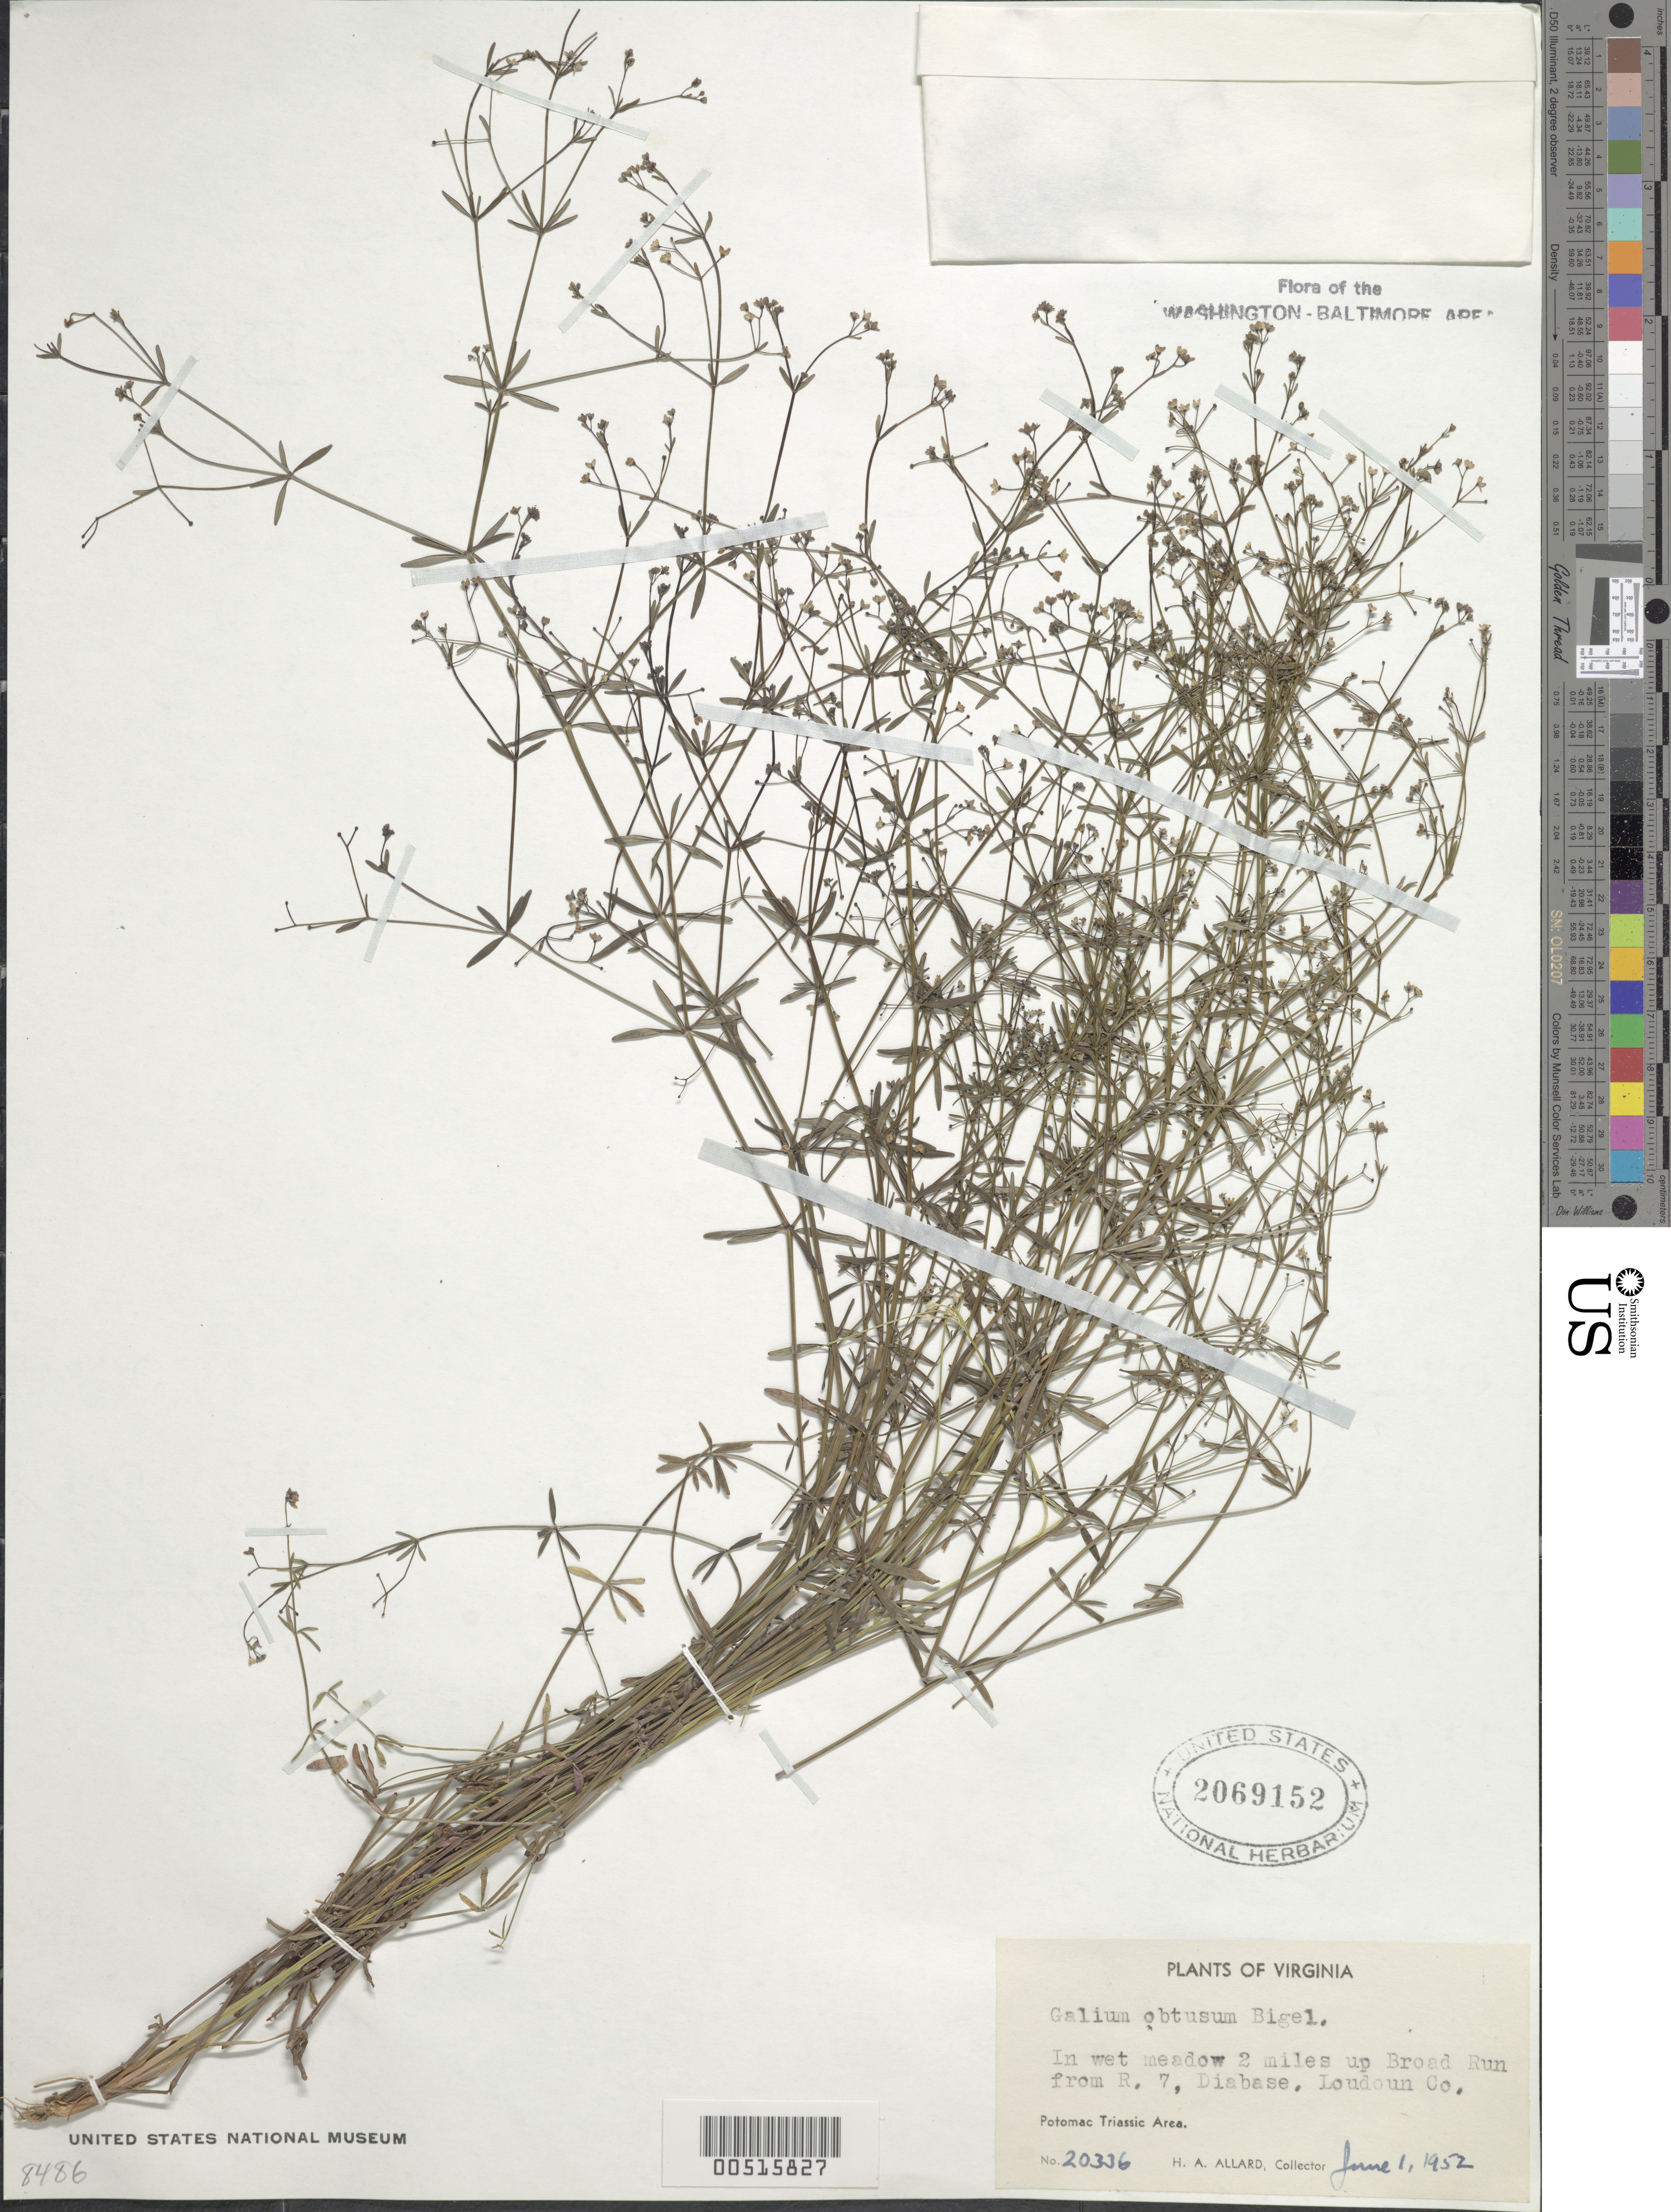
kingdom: Plantae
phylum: Tracheophyta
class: Magnoliopsida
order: Gentianales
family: Rubiaceae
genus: Galium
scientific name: Galium obtusum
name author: Bigelow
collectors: H. A. Allard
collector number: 20336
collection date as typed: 01 Jun 1952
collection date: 1952-06-01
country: United States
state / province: Virginia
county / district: Loudoun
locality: Broad Run, 2 mi. Up from Route 7, Potomac Triassic area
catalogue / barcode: US 2069152